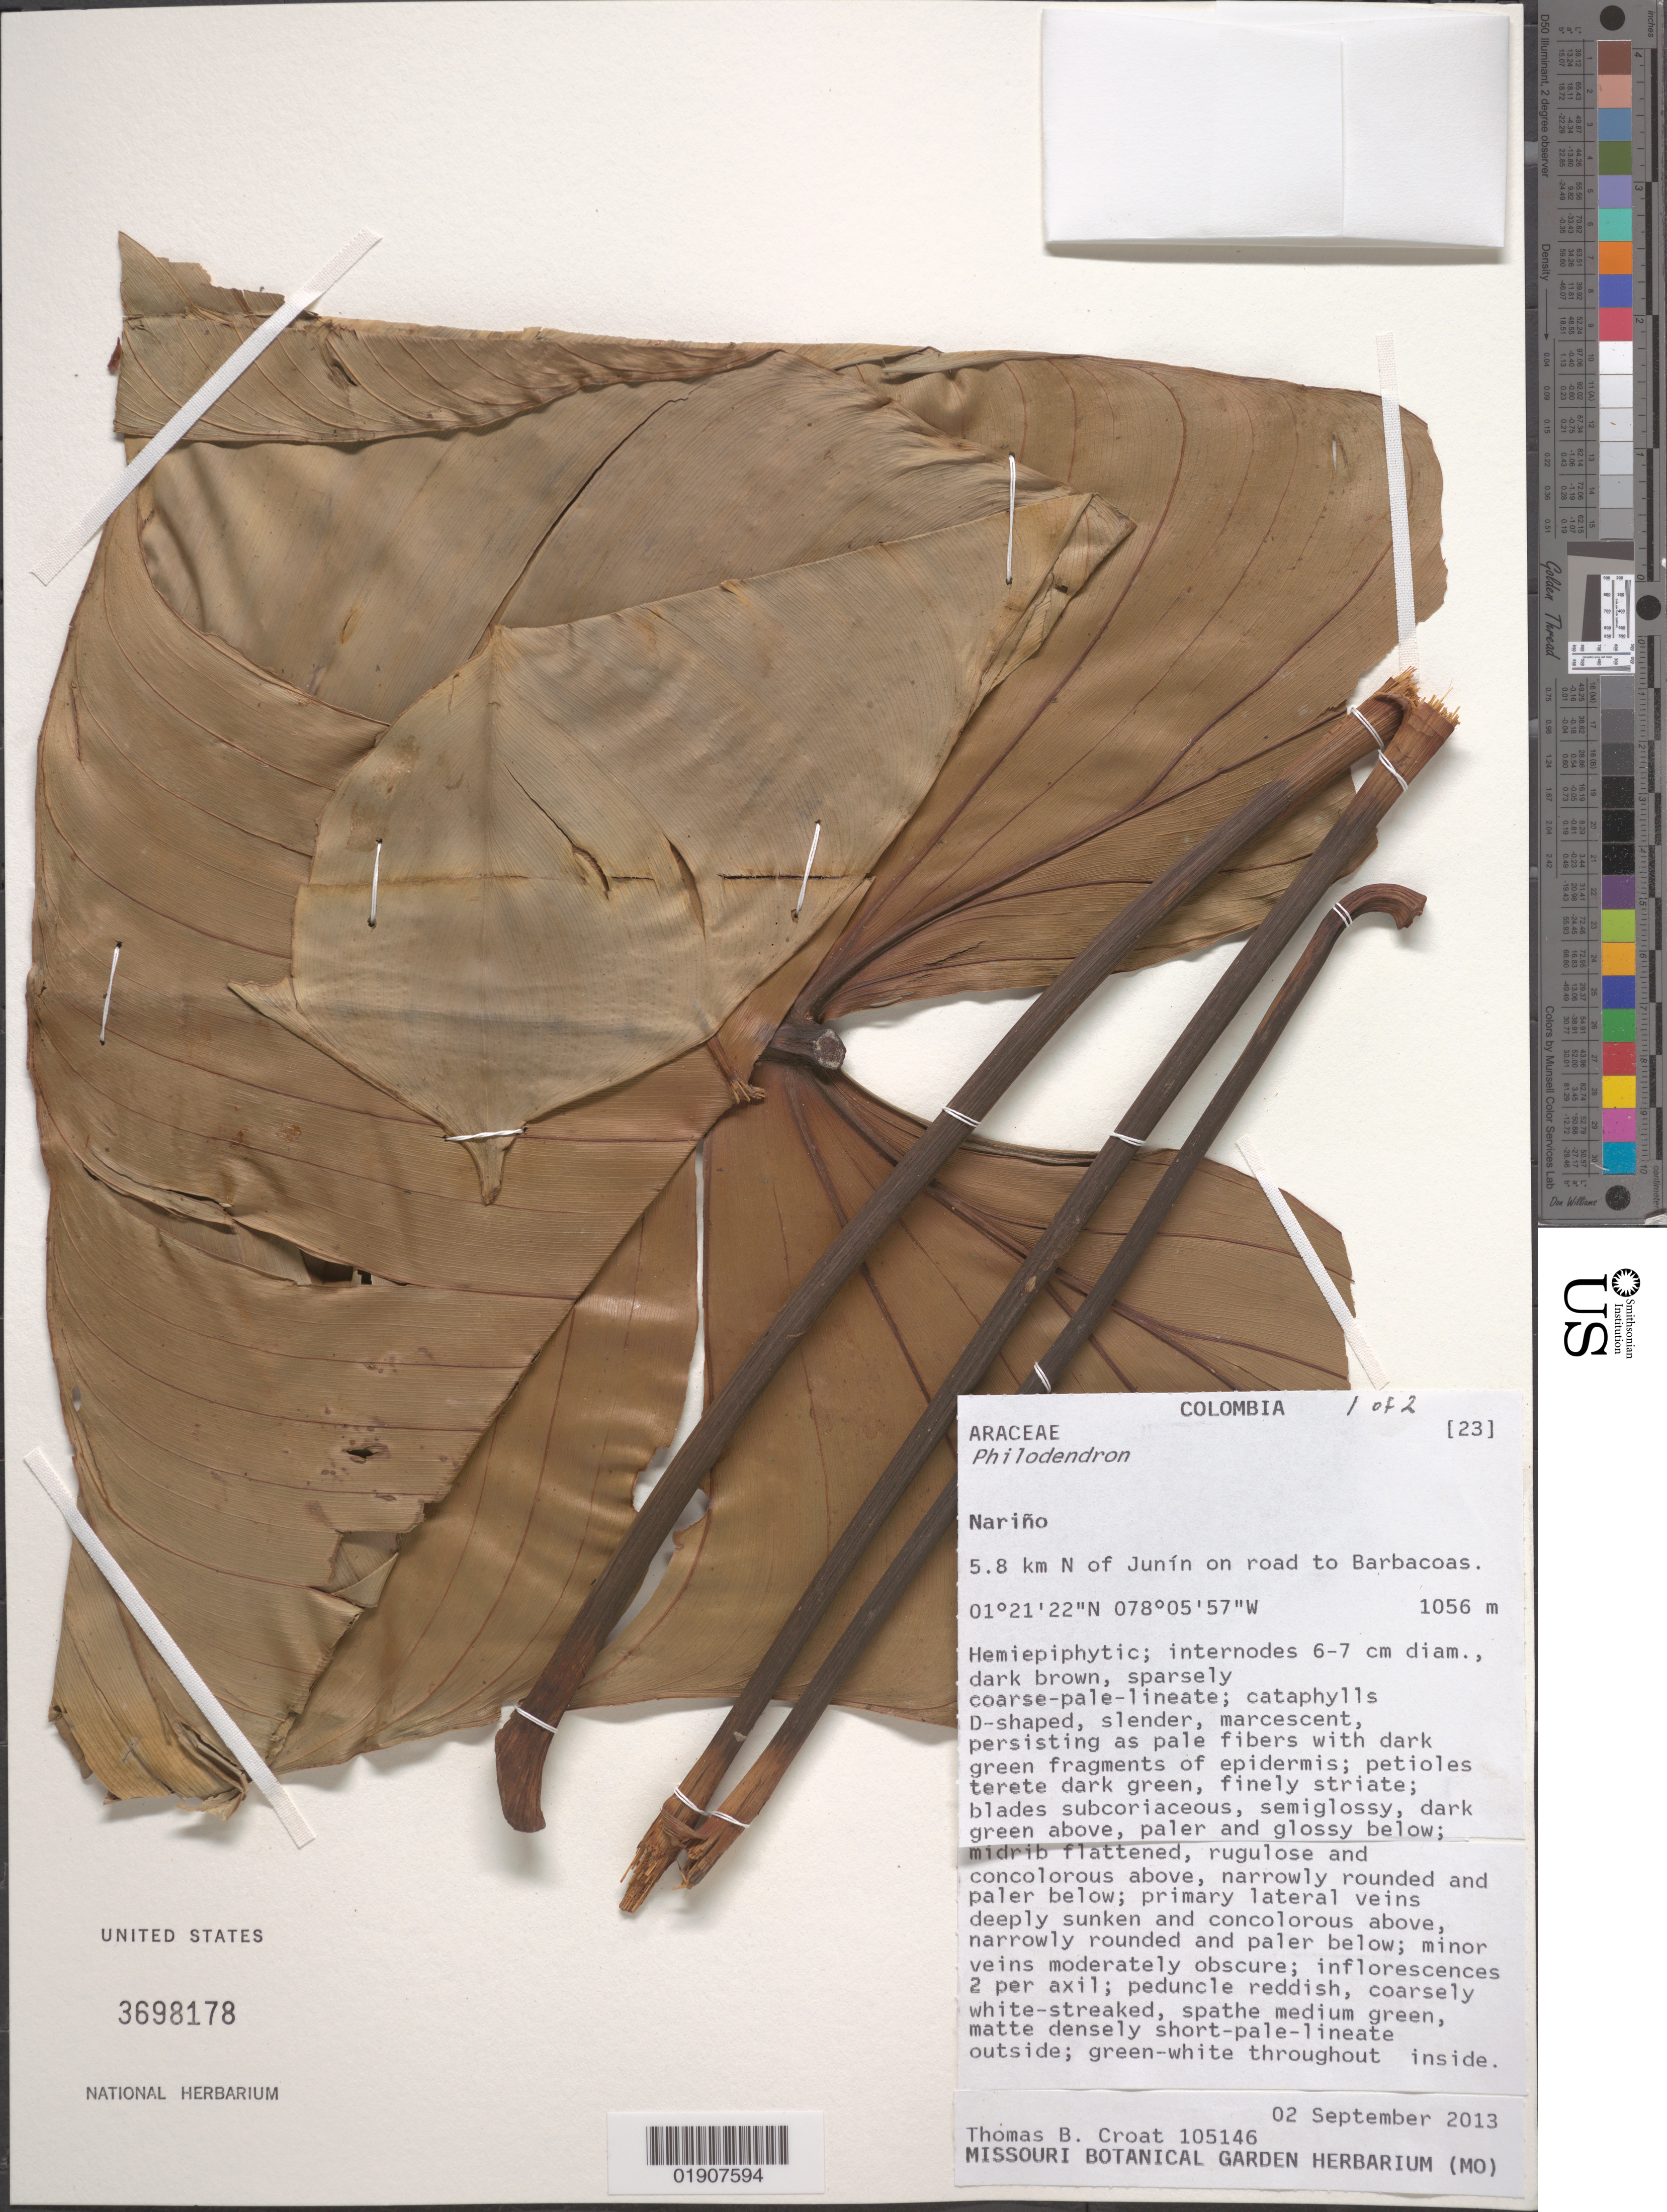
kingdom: Plantae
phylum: Tracheophyta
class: Liliopsida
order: Alismatales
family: Araceae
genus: Philodendron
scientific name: Philodendron sp.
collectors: T. B. Croat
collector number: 105146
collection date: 2013-09-02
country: Colombia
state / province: Narino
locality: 5.8 km N of Junin on road to Barbacoas.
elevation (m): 1056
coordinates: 1 21 22 N, 78 05 57 W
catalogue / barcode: US 3698178